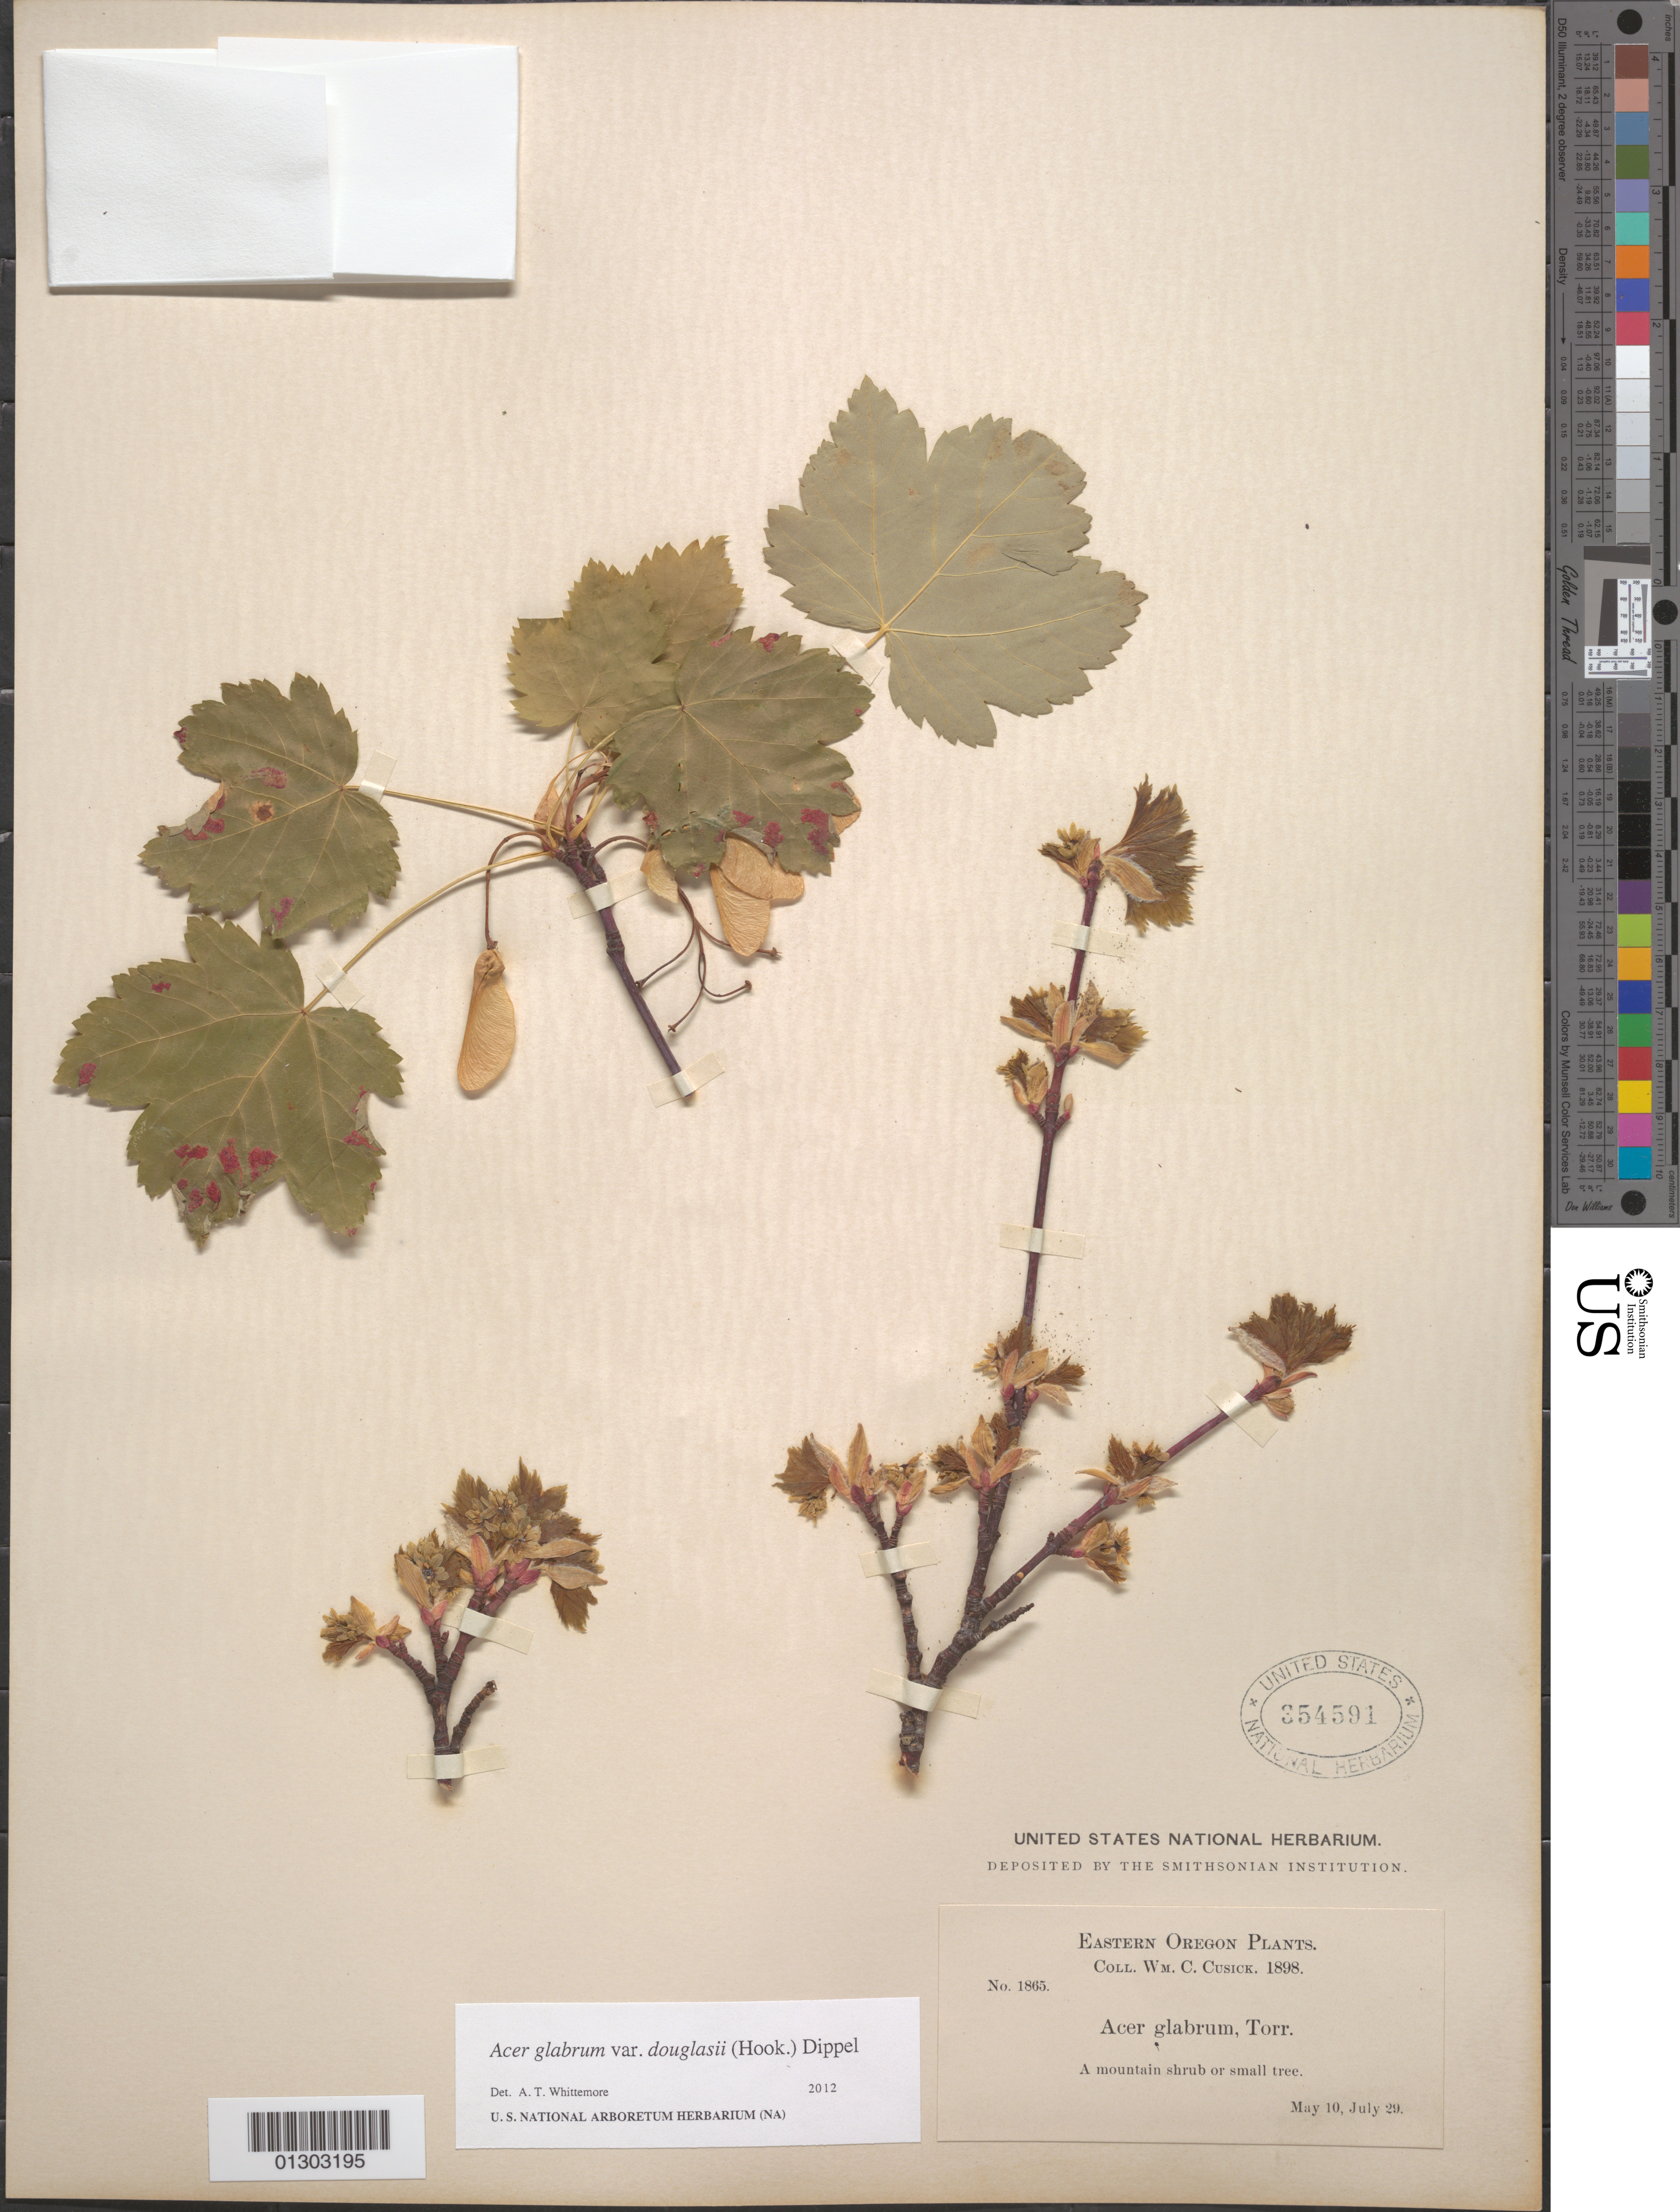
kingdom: Plantae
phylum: Tracheophyta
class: Magnoliopsida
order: Sapindales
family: Sapindaceae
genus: Acer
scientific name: Acer glabrum var. douglasii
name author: (Hook.) Dippel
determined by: Whittemore, A. T.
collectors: W. C. Cusick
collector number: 1865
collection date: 1898-05-10,1898-07-29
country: United States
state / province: Oregon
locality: Eastern Oregon.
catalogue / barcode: US 354591